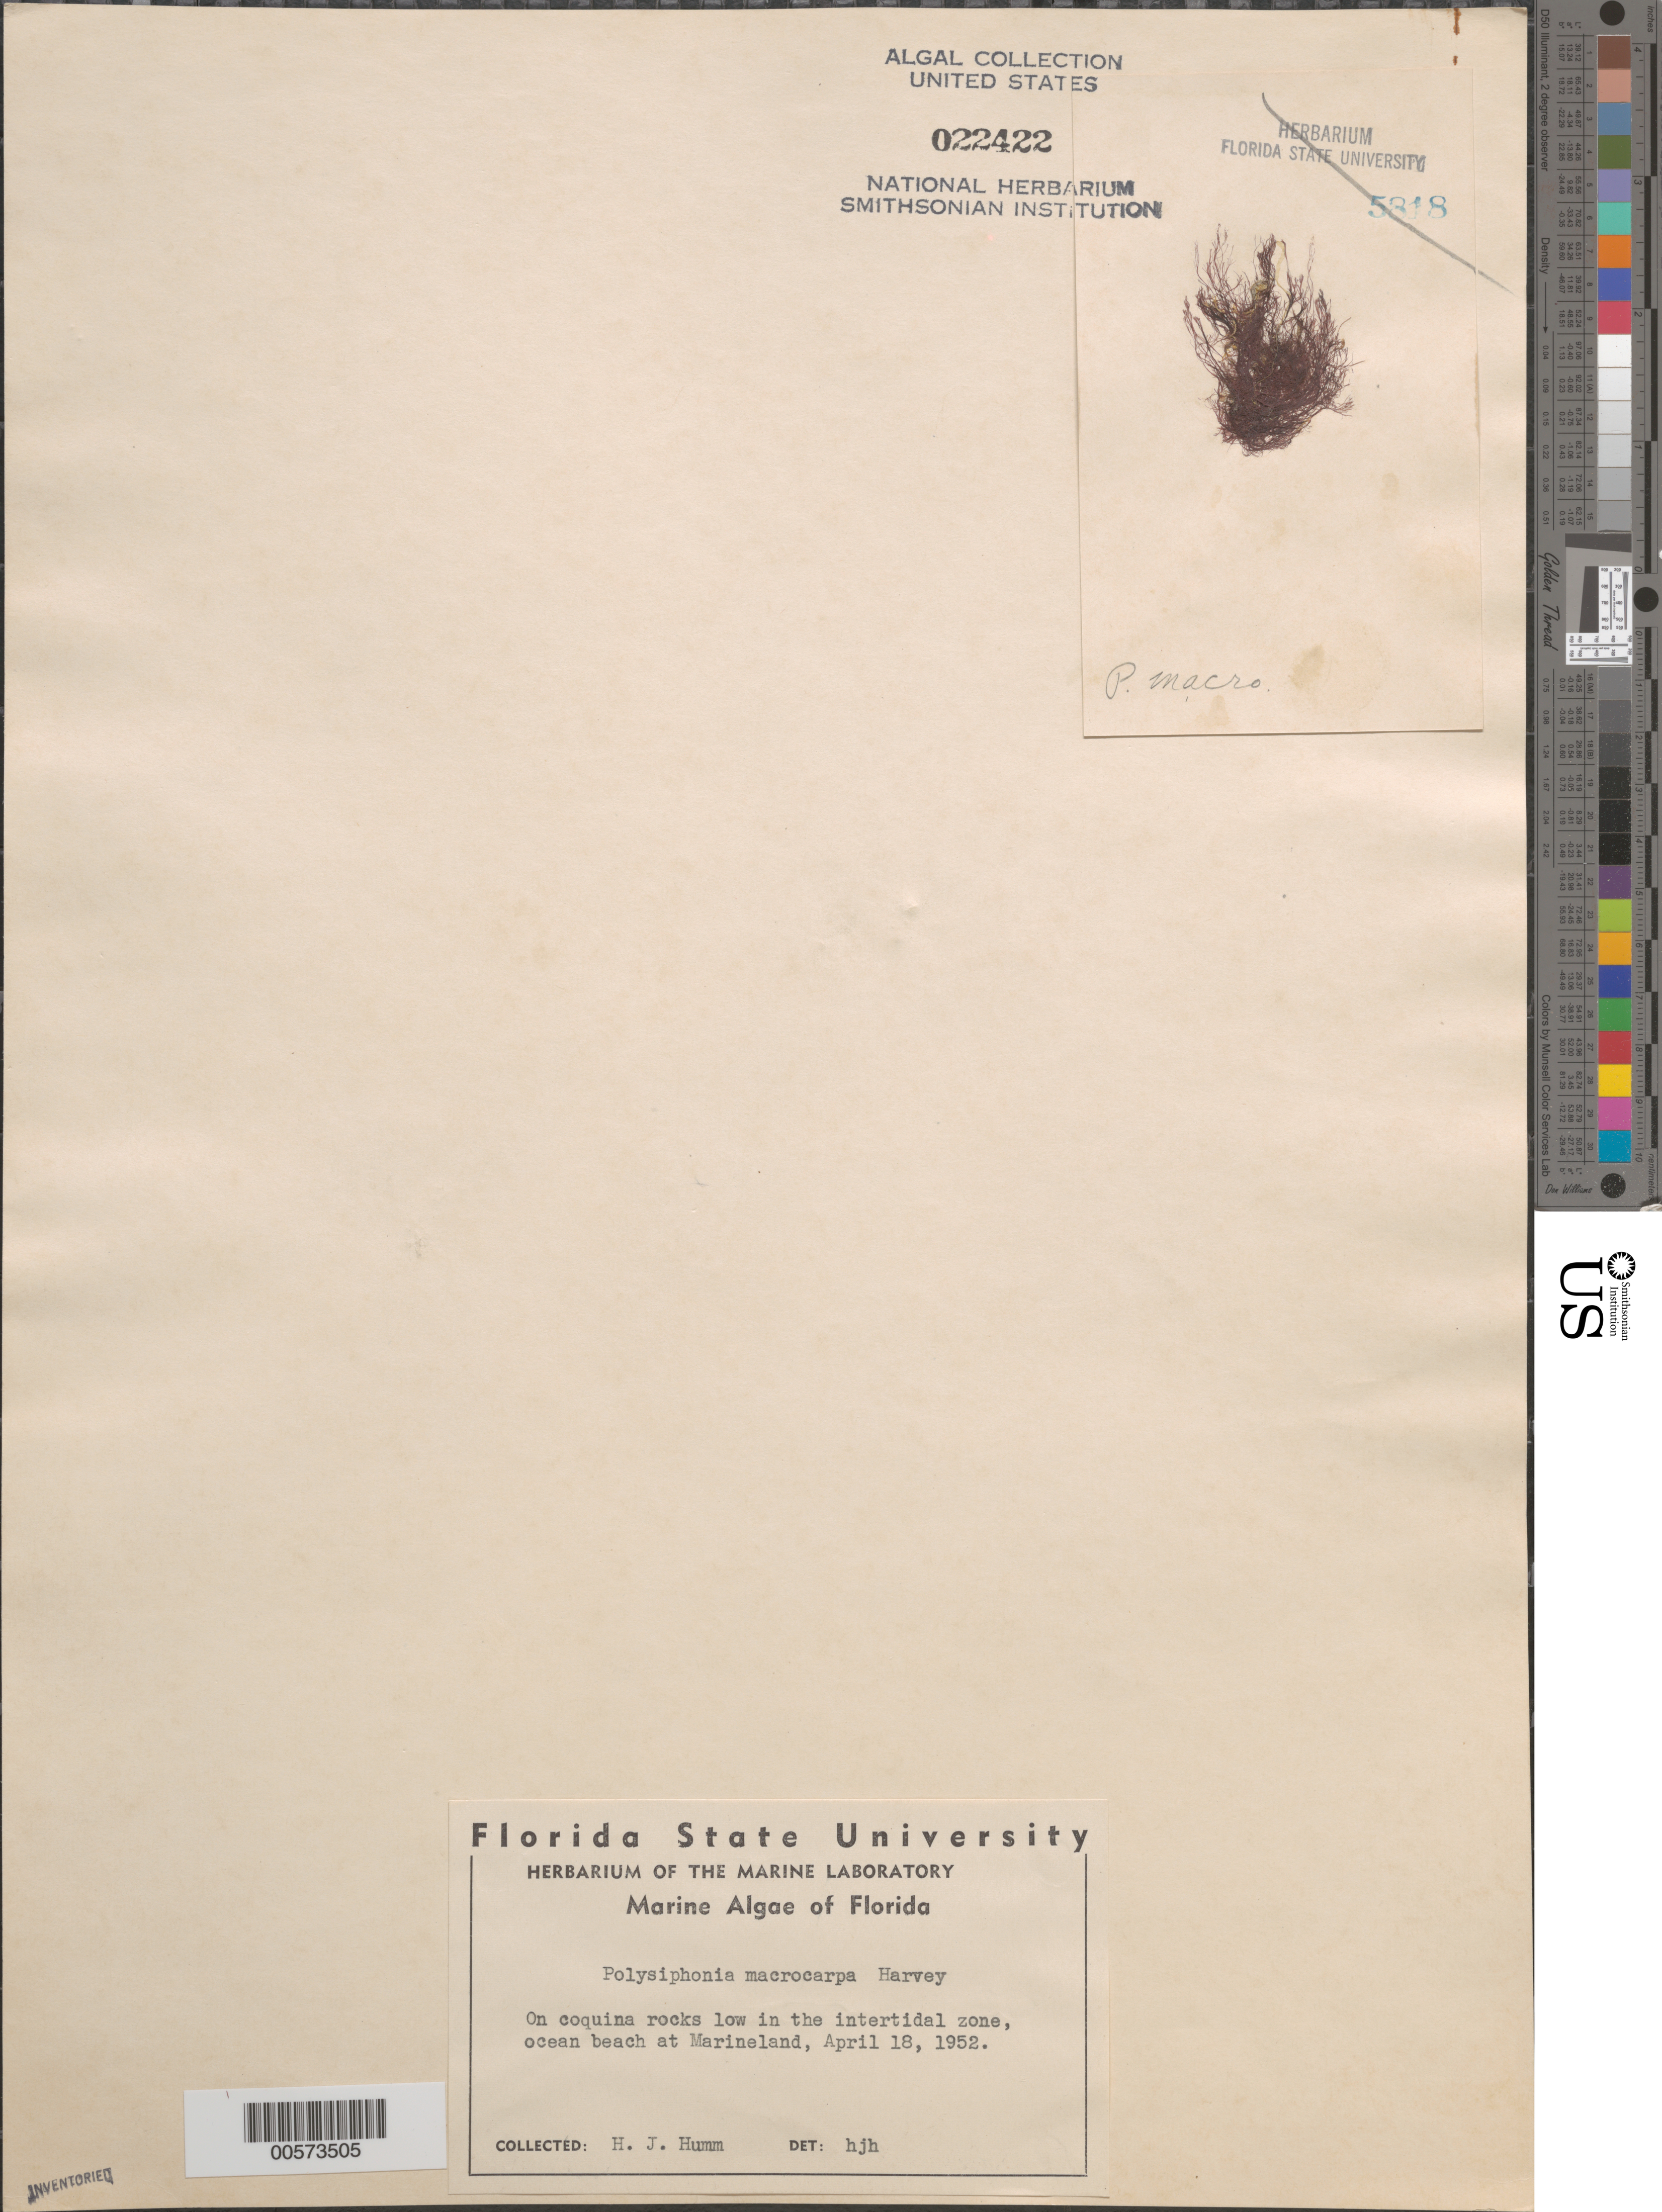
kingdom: Plantae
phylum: Rhodophyta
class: Florideophyceae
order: Ceramiales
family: Rhodomelaceae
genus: Polysiphonia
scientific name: Polysiphonia macrocarpa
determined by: Humm, Harold J.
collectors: H. J. Humm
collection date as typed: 18 Apr 1952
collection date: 1952-04-18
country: United States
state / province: Florida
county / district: Flagler County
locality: Marineland ocean beach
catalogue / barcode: US 22422